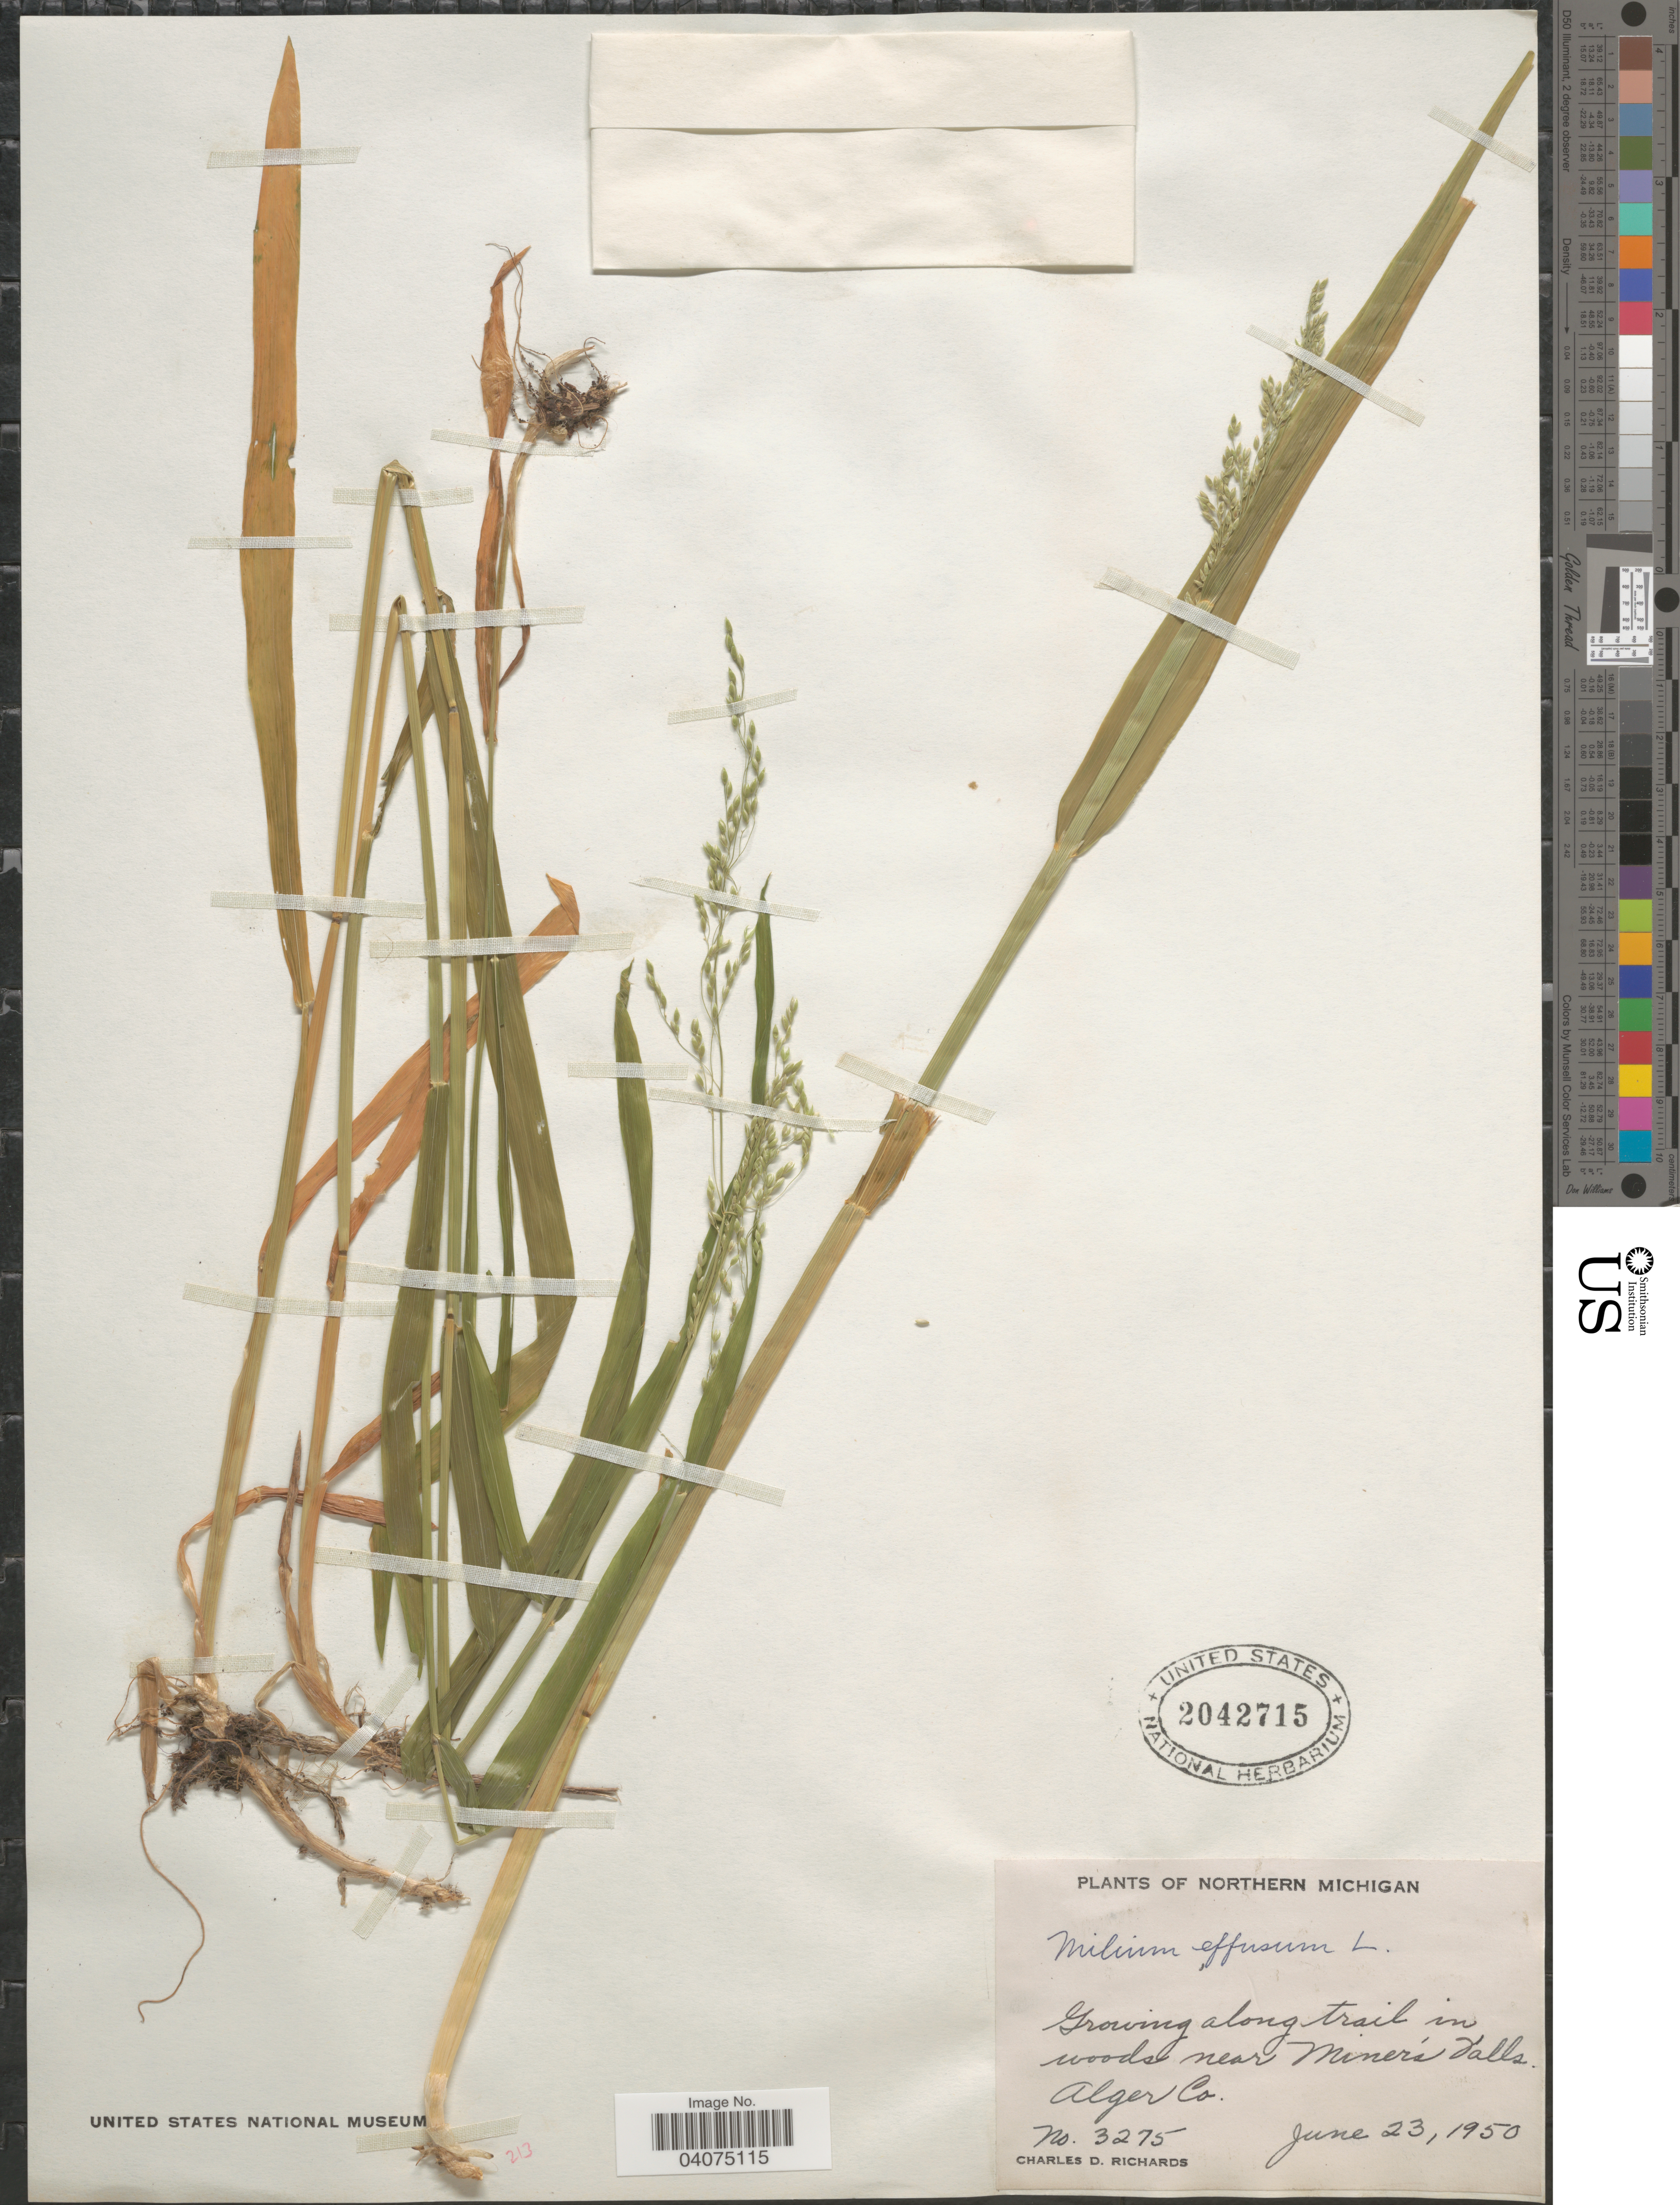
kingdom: Plantae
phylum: Tracheophyta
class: Liliopsida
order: Poales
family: Poaceae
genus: Milium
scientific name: Milium effusum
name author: L.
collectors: C. Richards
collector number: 3275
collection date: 1950-06-23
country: United States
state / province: Michigan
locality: Northern Michigan. Growing along trail in woods near Miners Falls. Alger Co.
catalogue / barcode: US 2042715